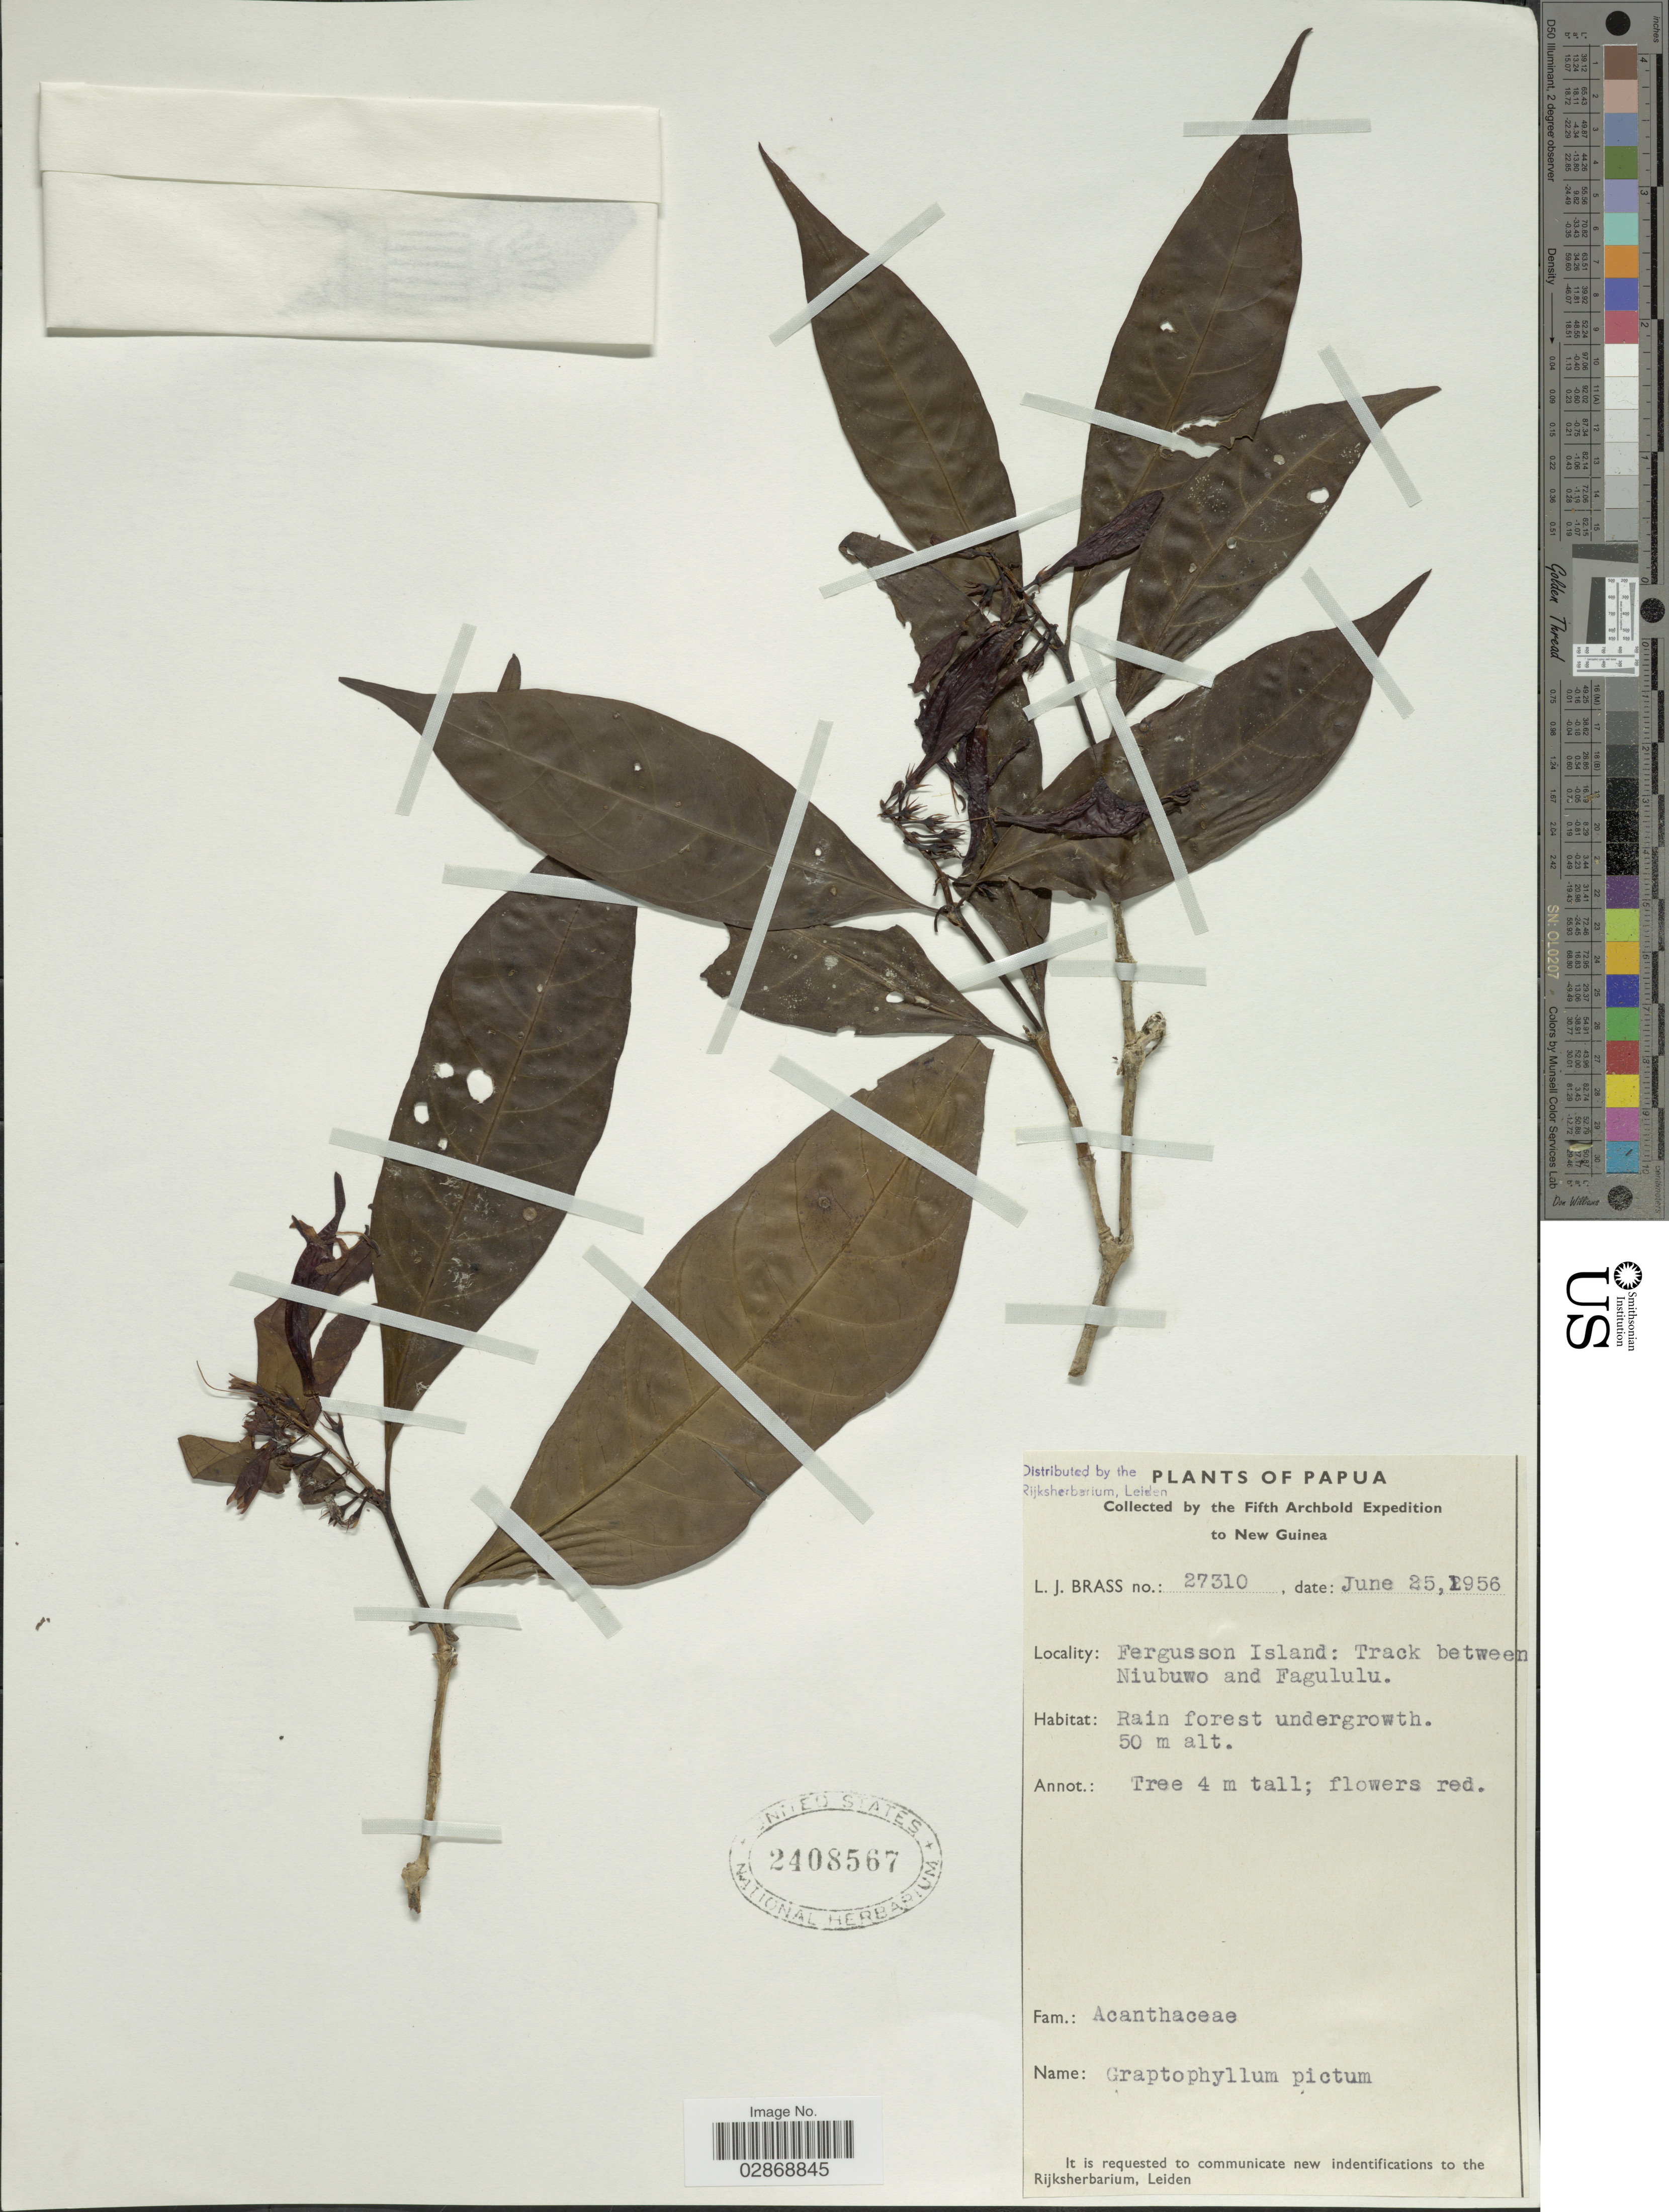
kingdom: Plantae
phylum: Tracheophyta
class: Magnoliopsida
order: Lamiales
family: Acanthaceae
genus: Graptophyllum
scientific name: Graptophyllum pictum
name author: (L.) Griff.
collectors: L. J. Brass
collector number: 27310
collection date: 1956-06-25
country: Papua New Guinea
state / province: Milne Bay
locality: New Guinea. Fergusson Island: Track between Niubuwo and Fagululu.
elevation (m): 50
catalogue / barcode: US 2408567